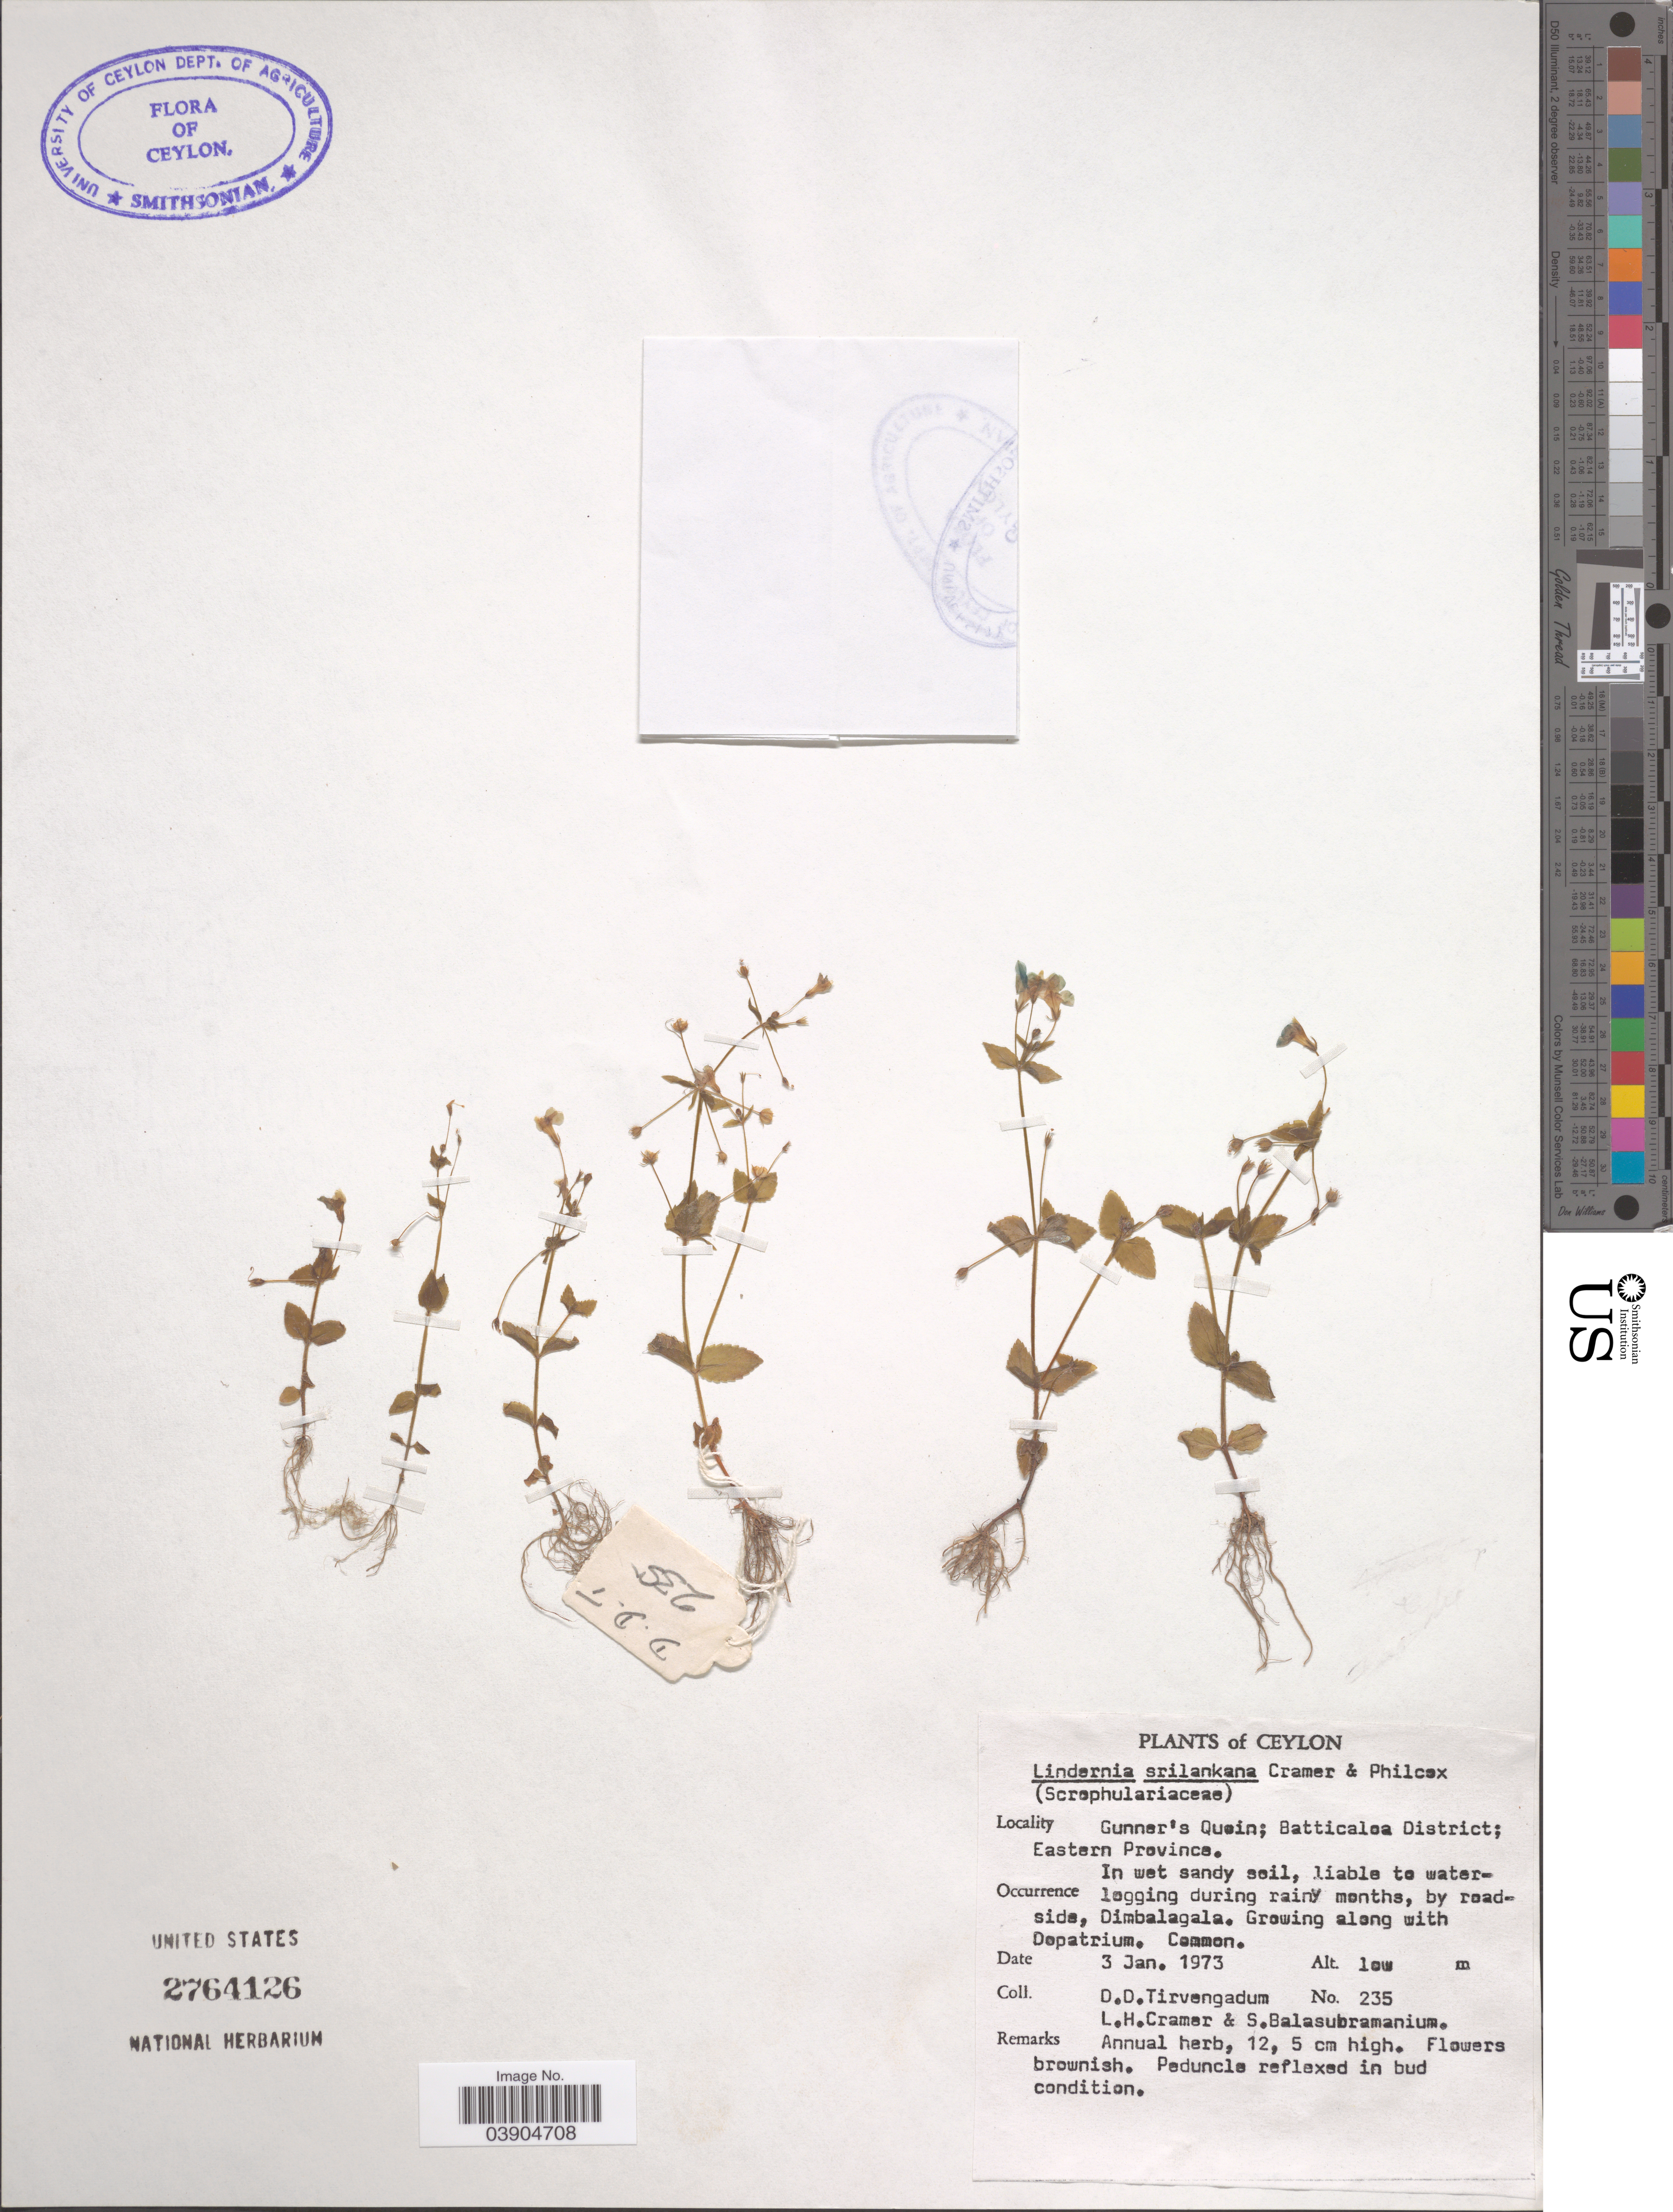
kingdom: Plantae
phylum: Tracheophyta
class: Magnoliopsida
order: Lamiales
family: Linderniaceae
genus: Lindernia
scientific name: Lindernia srilankana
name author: L.H. Cramer & Philcox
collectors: D. Tirvengadum, L. H. Cramer & S. Balasubramanium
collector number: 235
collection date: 1973-01-03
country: Sri Lanka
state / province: Eastern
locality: Ceylon. Gunner's Quoin; Batticaloa District. By roadside, Dimbalagala.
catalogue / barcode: US 2764126